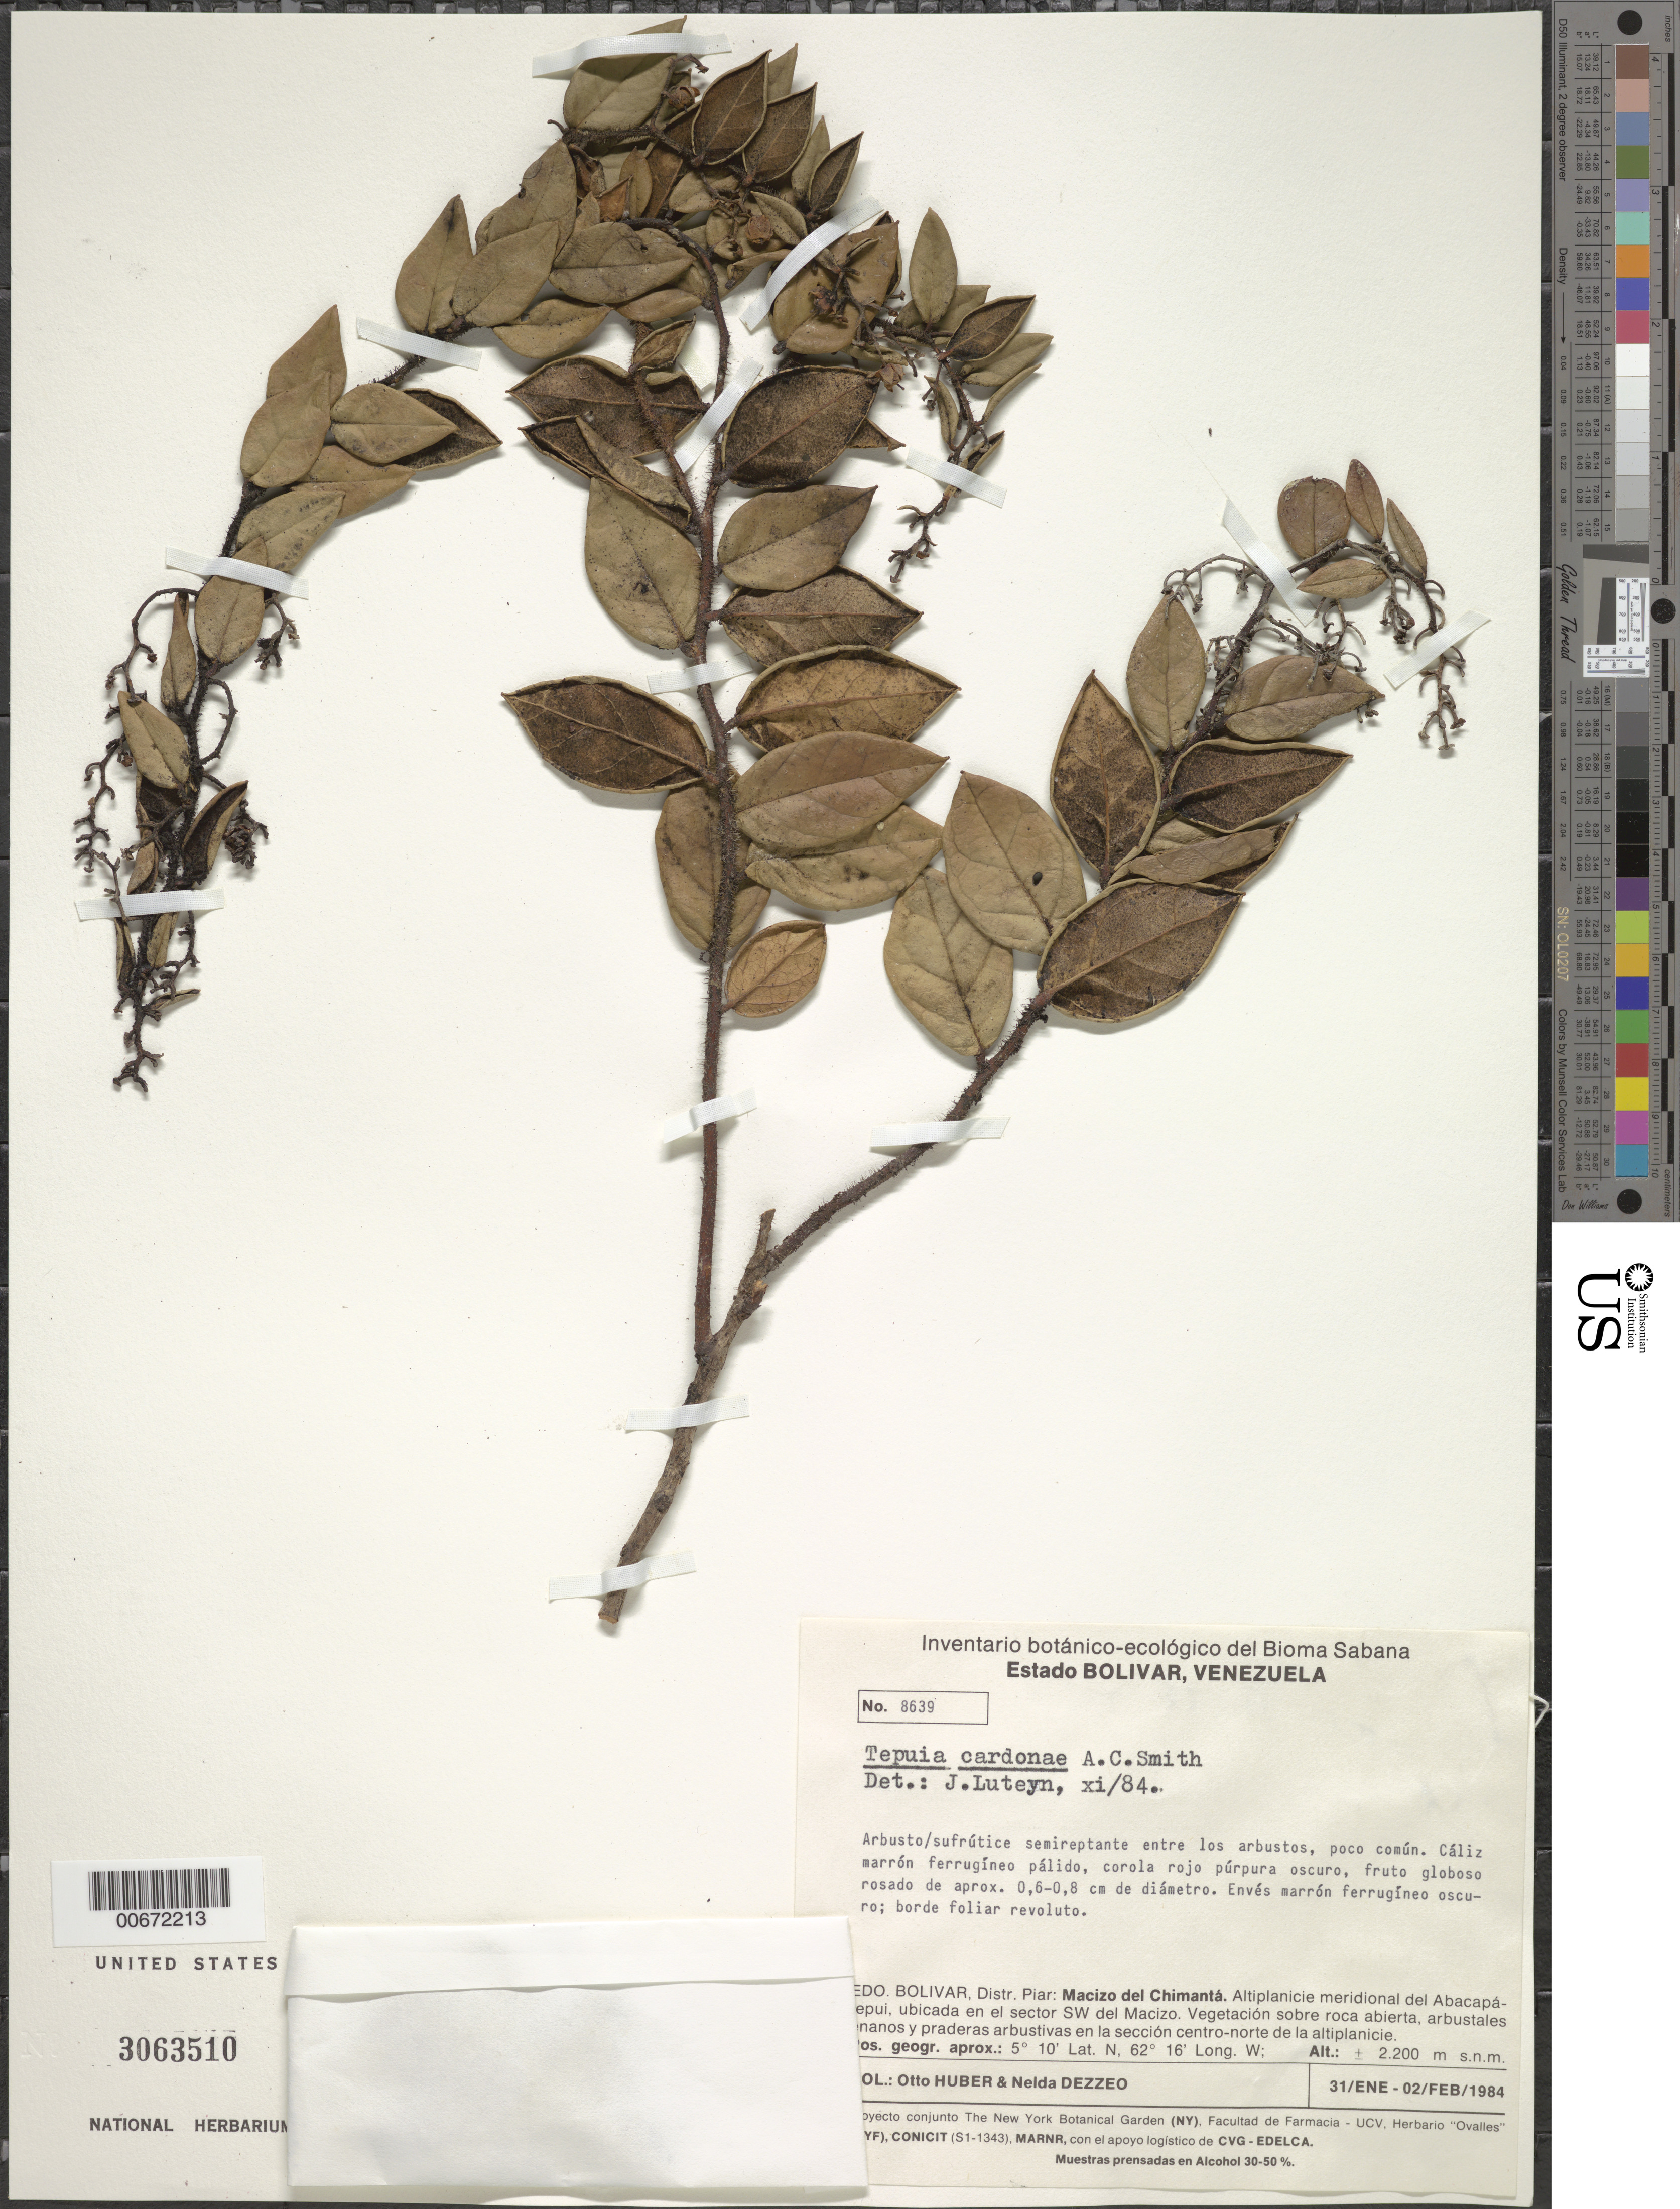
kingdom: Plantae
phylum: Tracheophyta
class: Magnoliopsida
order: Ericales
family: Ericaceae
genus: Tepuia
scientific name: Tepuia cardonae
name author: A.C. Sm.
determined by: Luteyn, J. L.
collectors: O. Huber & N. Dezzeo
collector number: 8639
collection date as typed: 31-Jan-84 to 2-Feb-84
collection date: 1984-01-31/1984-02-02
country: Venezuela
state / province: Bolívar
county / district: Piar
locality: Macizo del Chimantá, sección septentríonal del Abacapá-tepuí, en el extremo norte del Macizo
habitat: Vegetación sobre roca abierta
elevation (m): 2200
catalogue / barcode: US 3063510